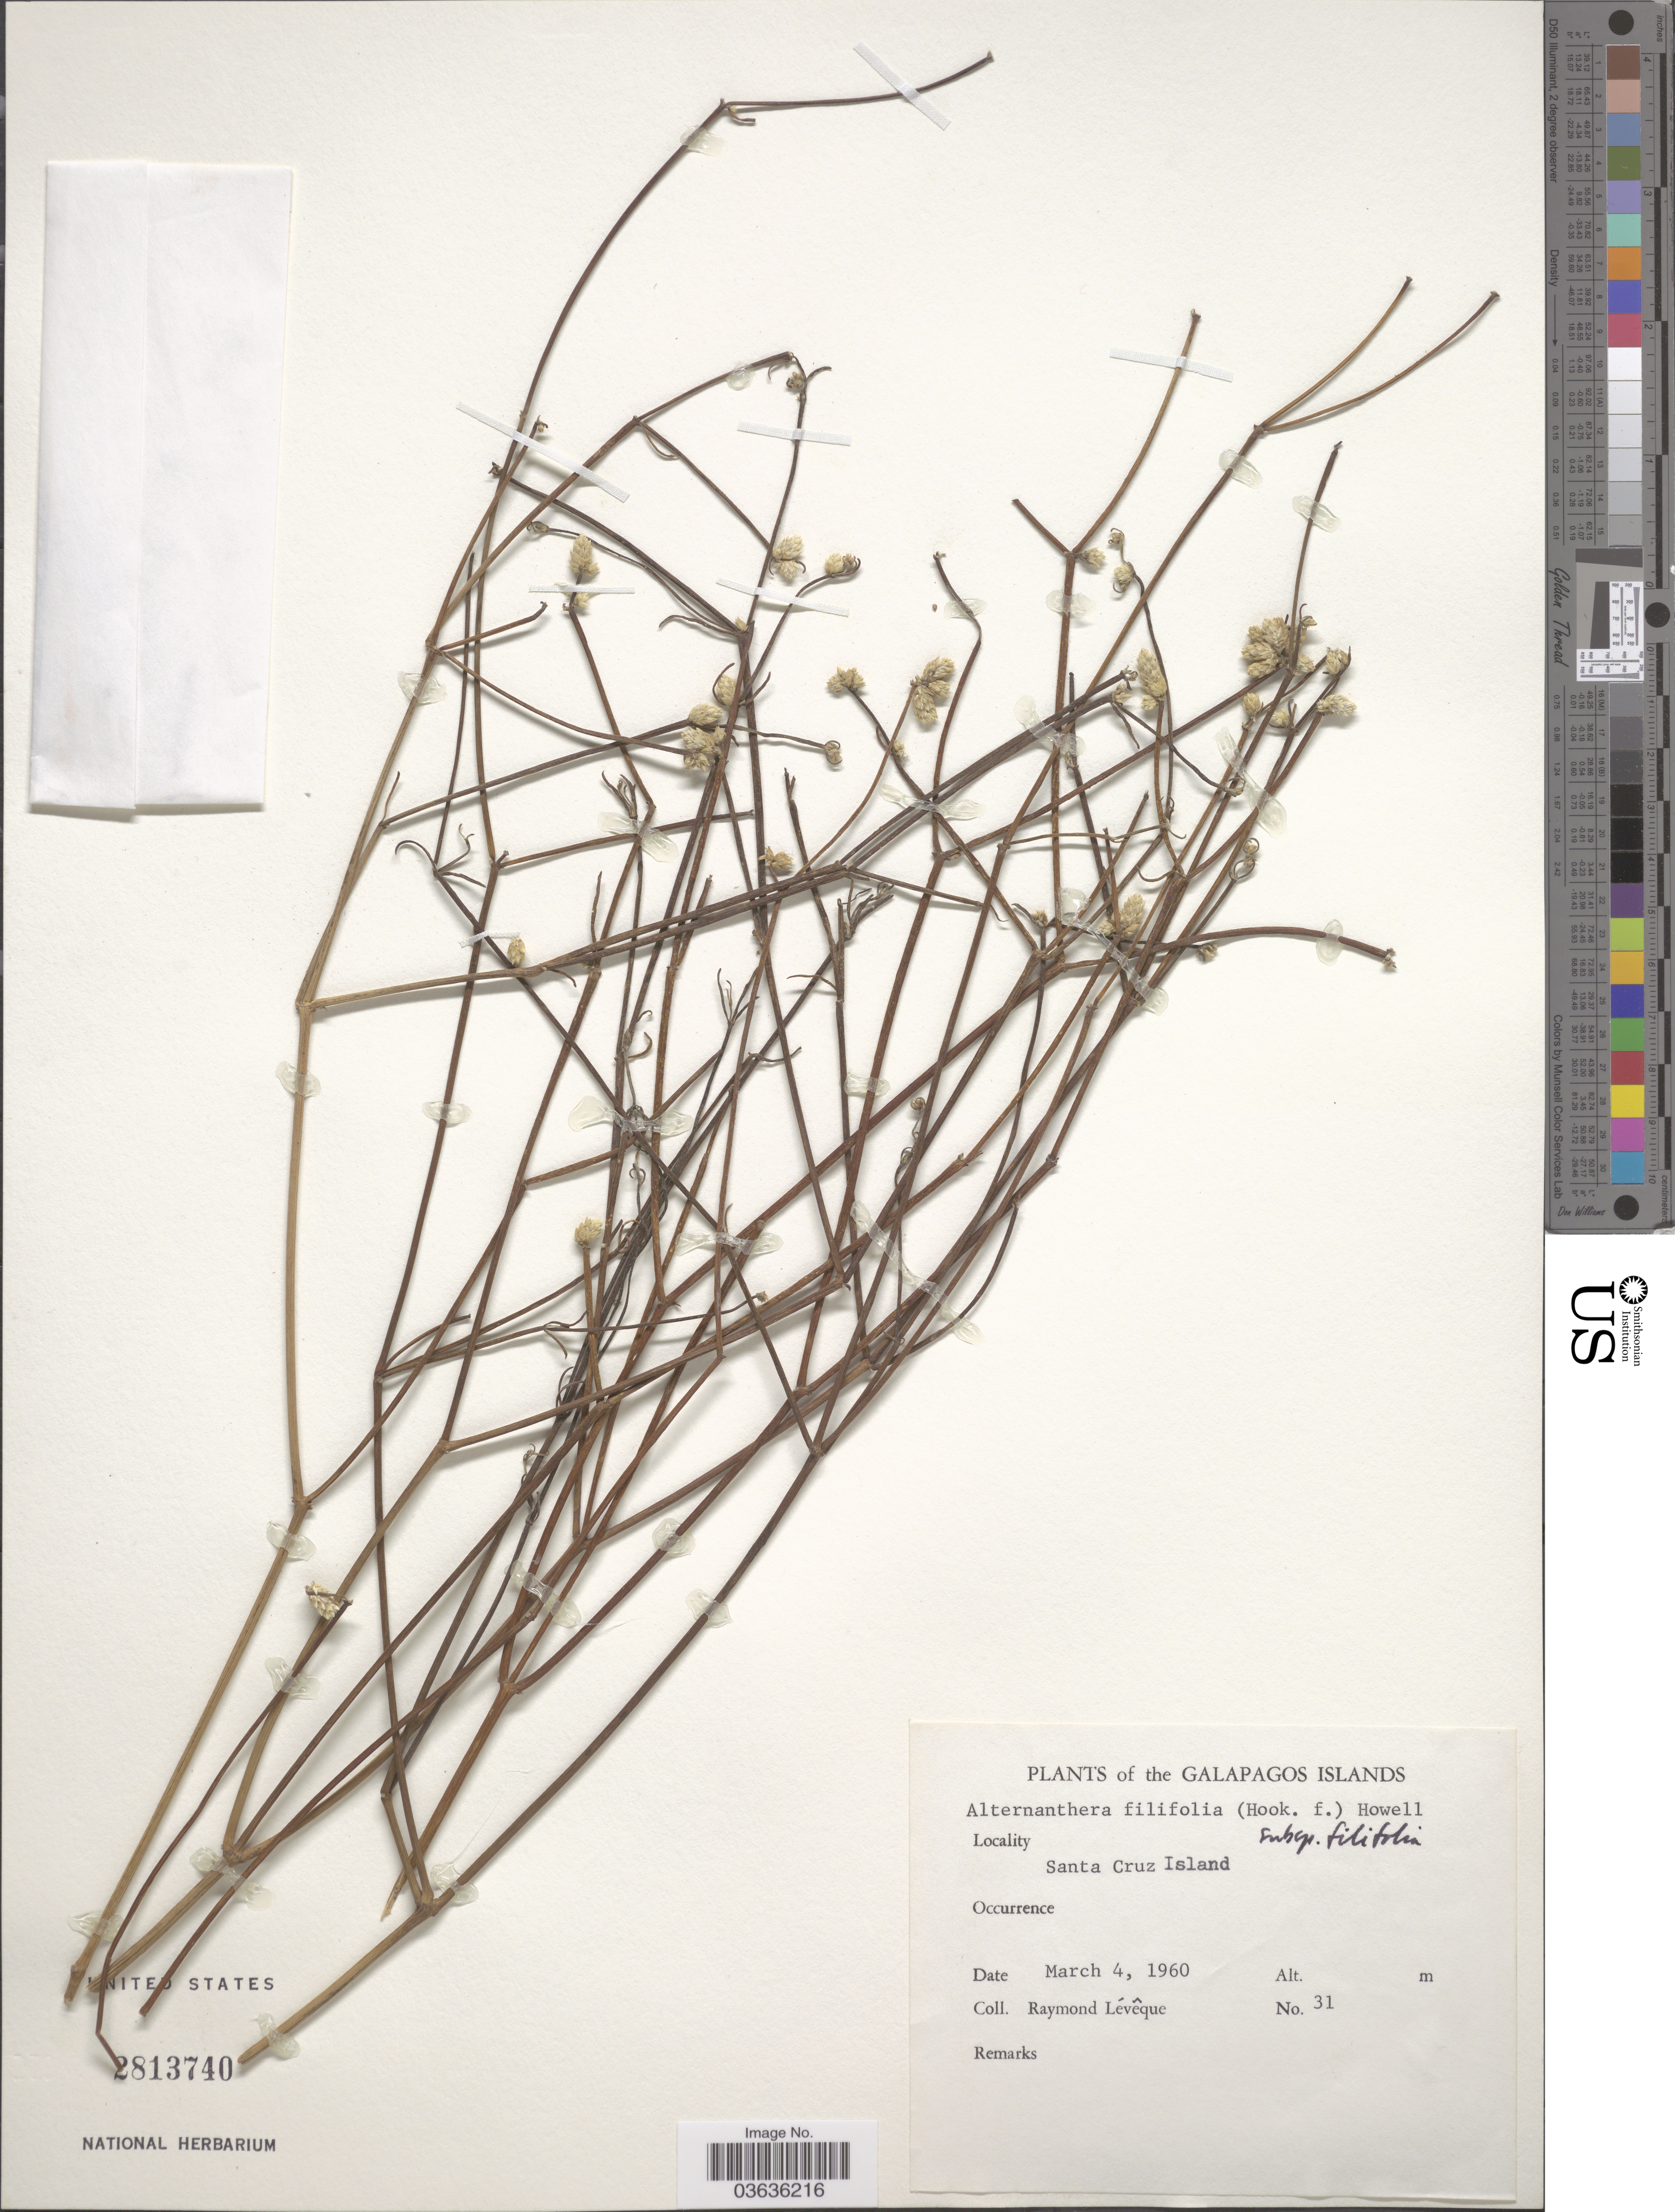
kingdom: Plantae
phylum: Tracheophyta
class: Magnoliopsida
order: Caryophyllales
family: Amaranthaceae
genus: Alternanthera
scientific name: Alternanthera filifolia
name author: (Hook. f.) J.T. Howell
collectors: R. Lévêque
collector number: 31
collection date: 1960-03-04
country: Ecuador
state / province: Colón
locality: The Galapagos Islands. Santa Cruz Island.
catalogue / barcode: US 2813740